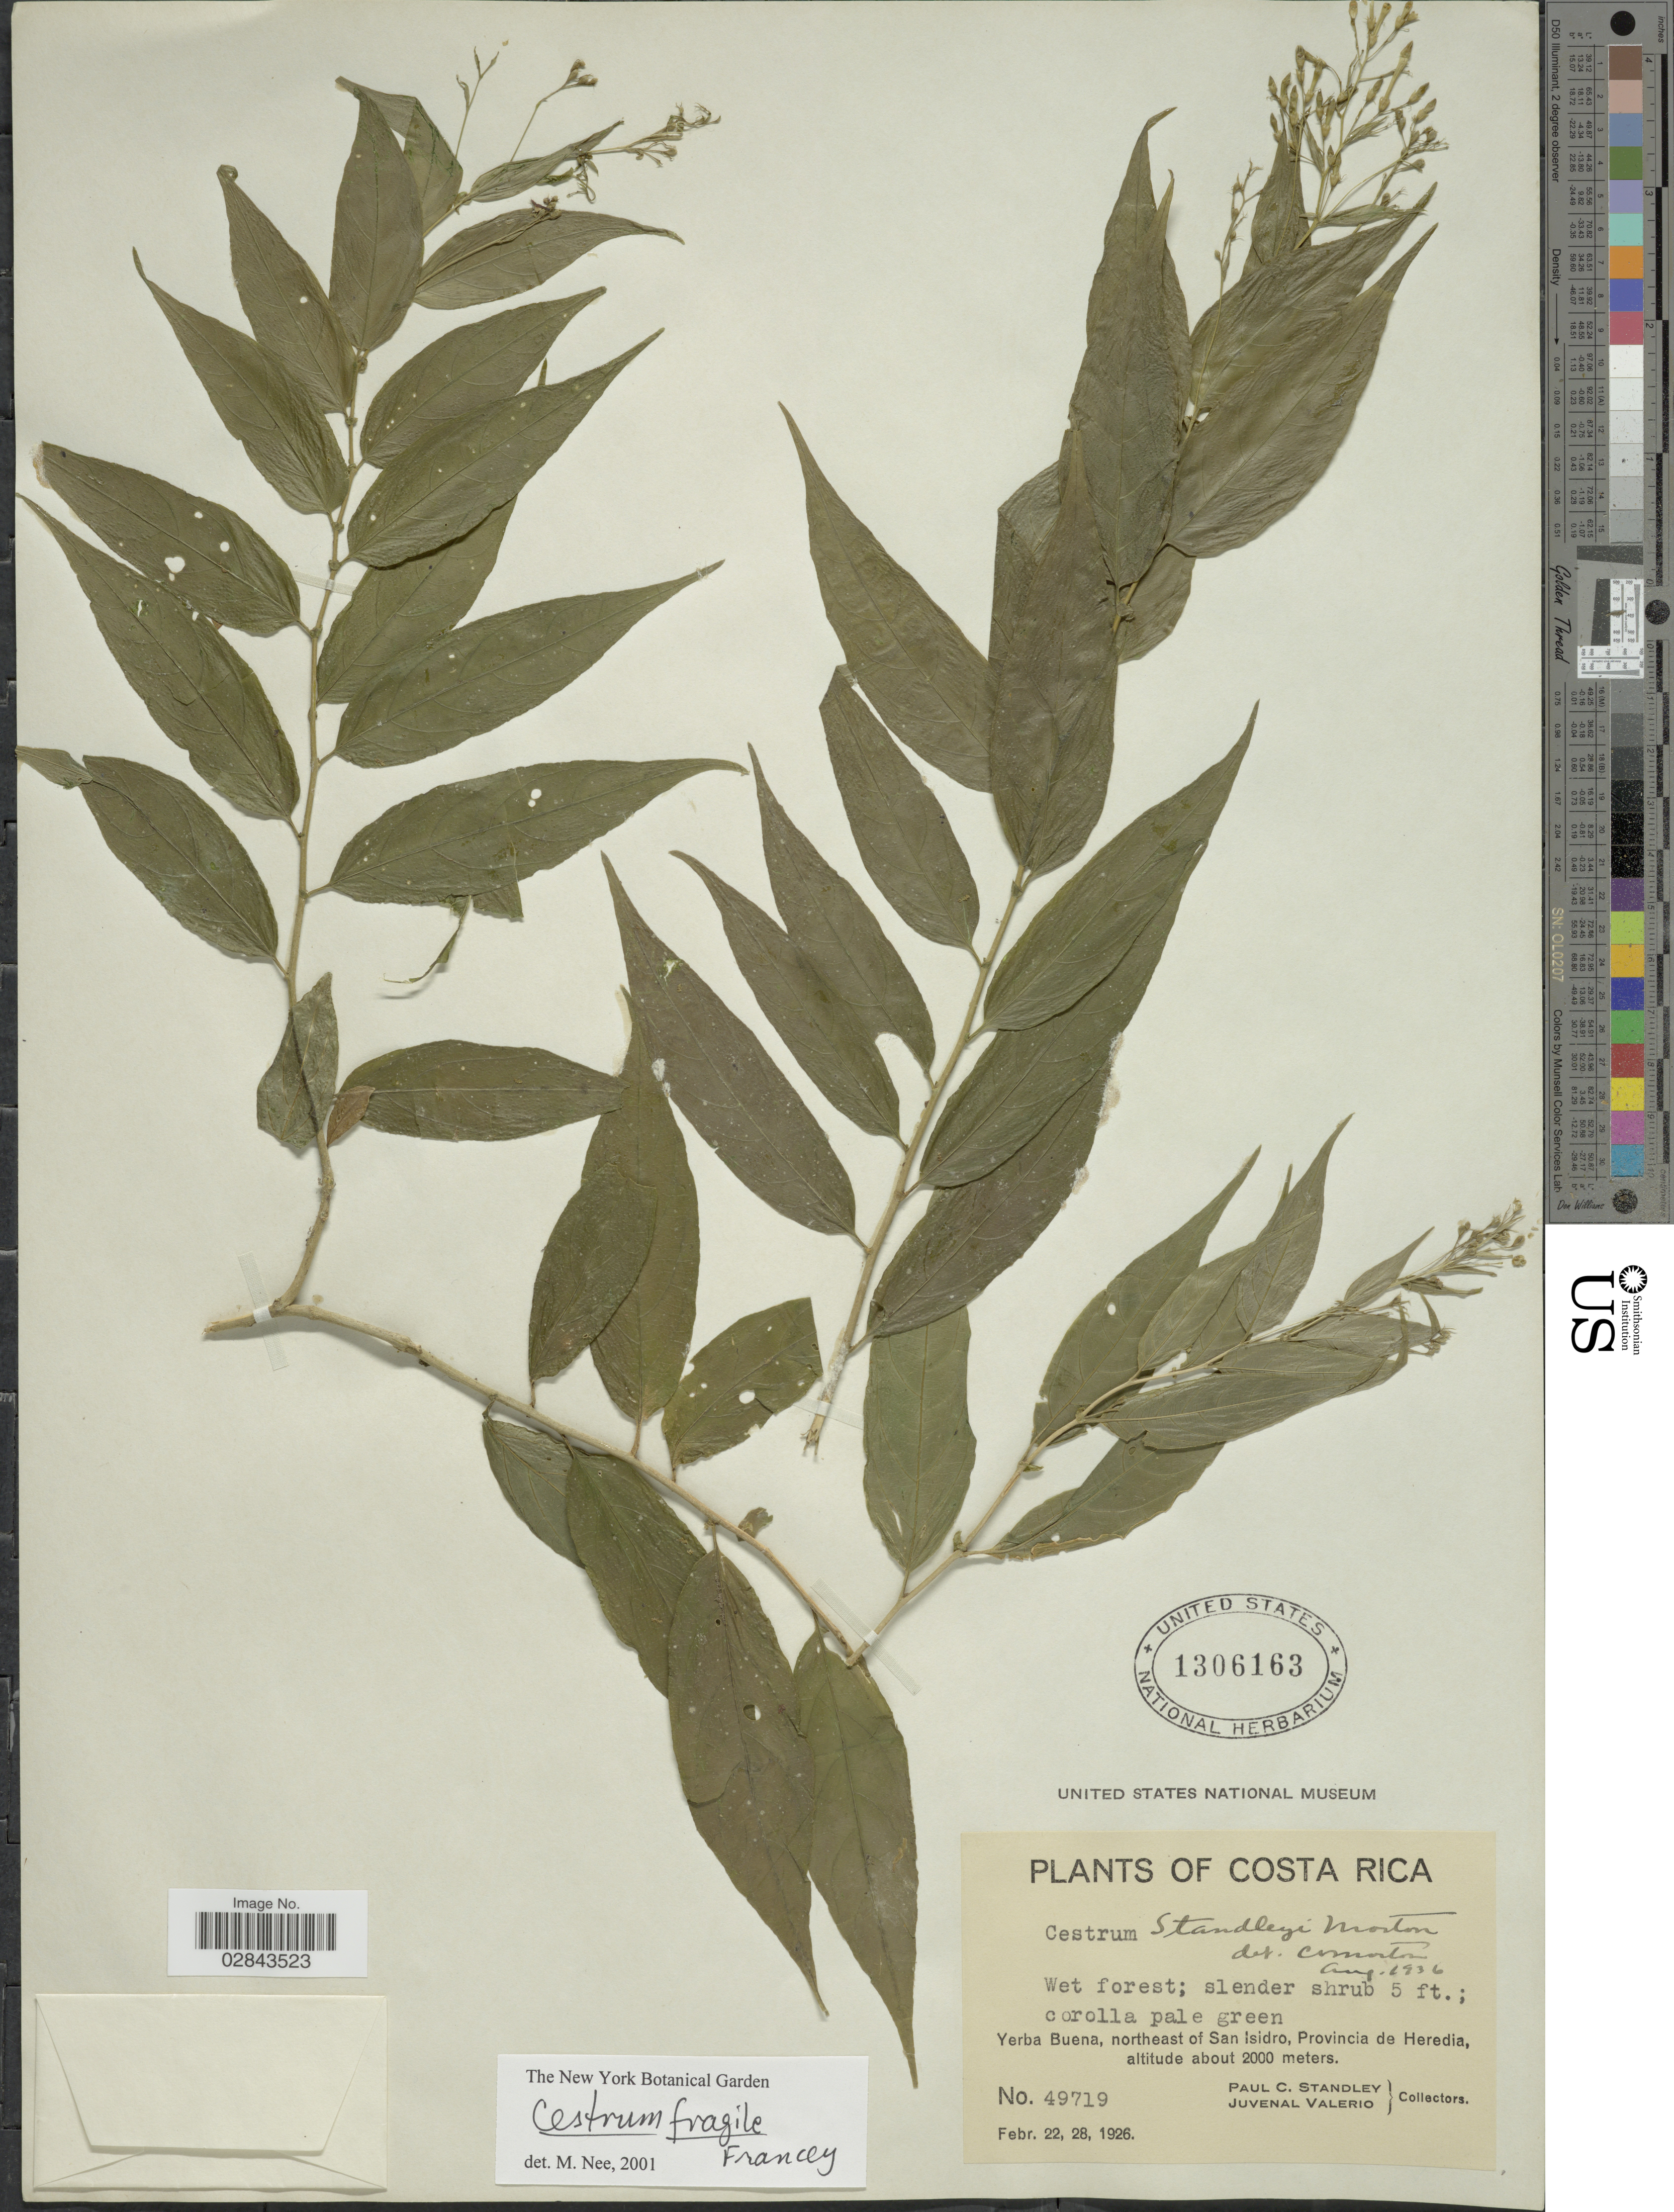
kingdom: Plantae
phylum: Tracheophyta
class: Magnoliopsida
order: Solanales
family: Solanaceae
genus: Cestrum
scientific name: Cestrum fragile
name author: Francey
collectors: P. C. Standley & J. Valerio R.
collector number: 49719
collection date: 1926-02-22/1926-02-28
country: Costa Rica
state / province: Heredia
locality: Yerba Buena, northeast of San Isidro, Provincia de Heredia.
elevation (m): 2000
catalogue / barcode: US 1306163